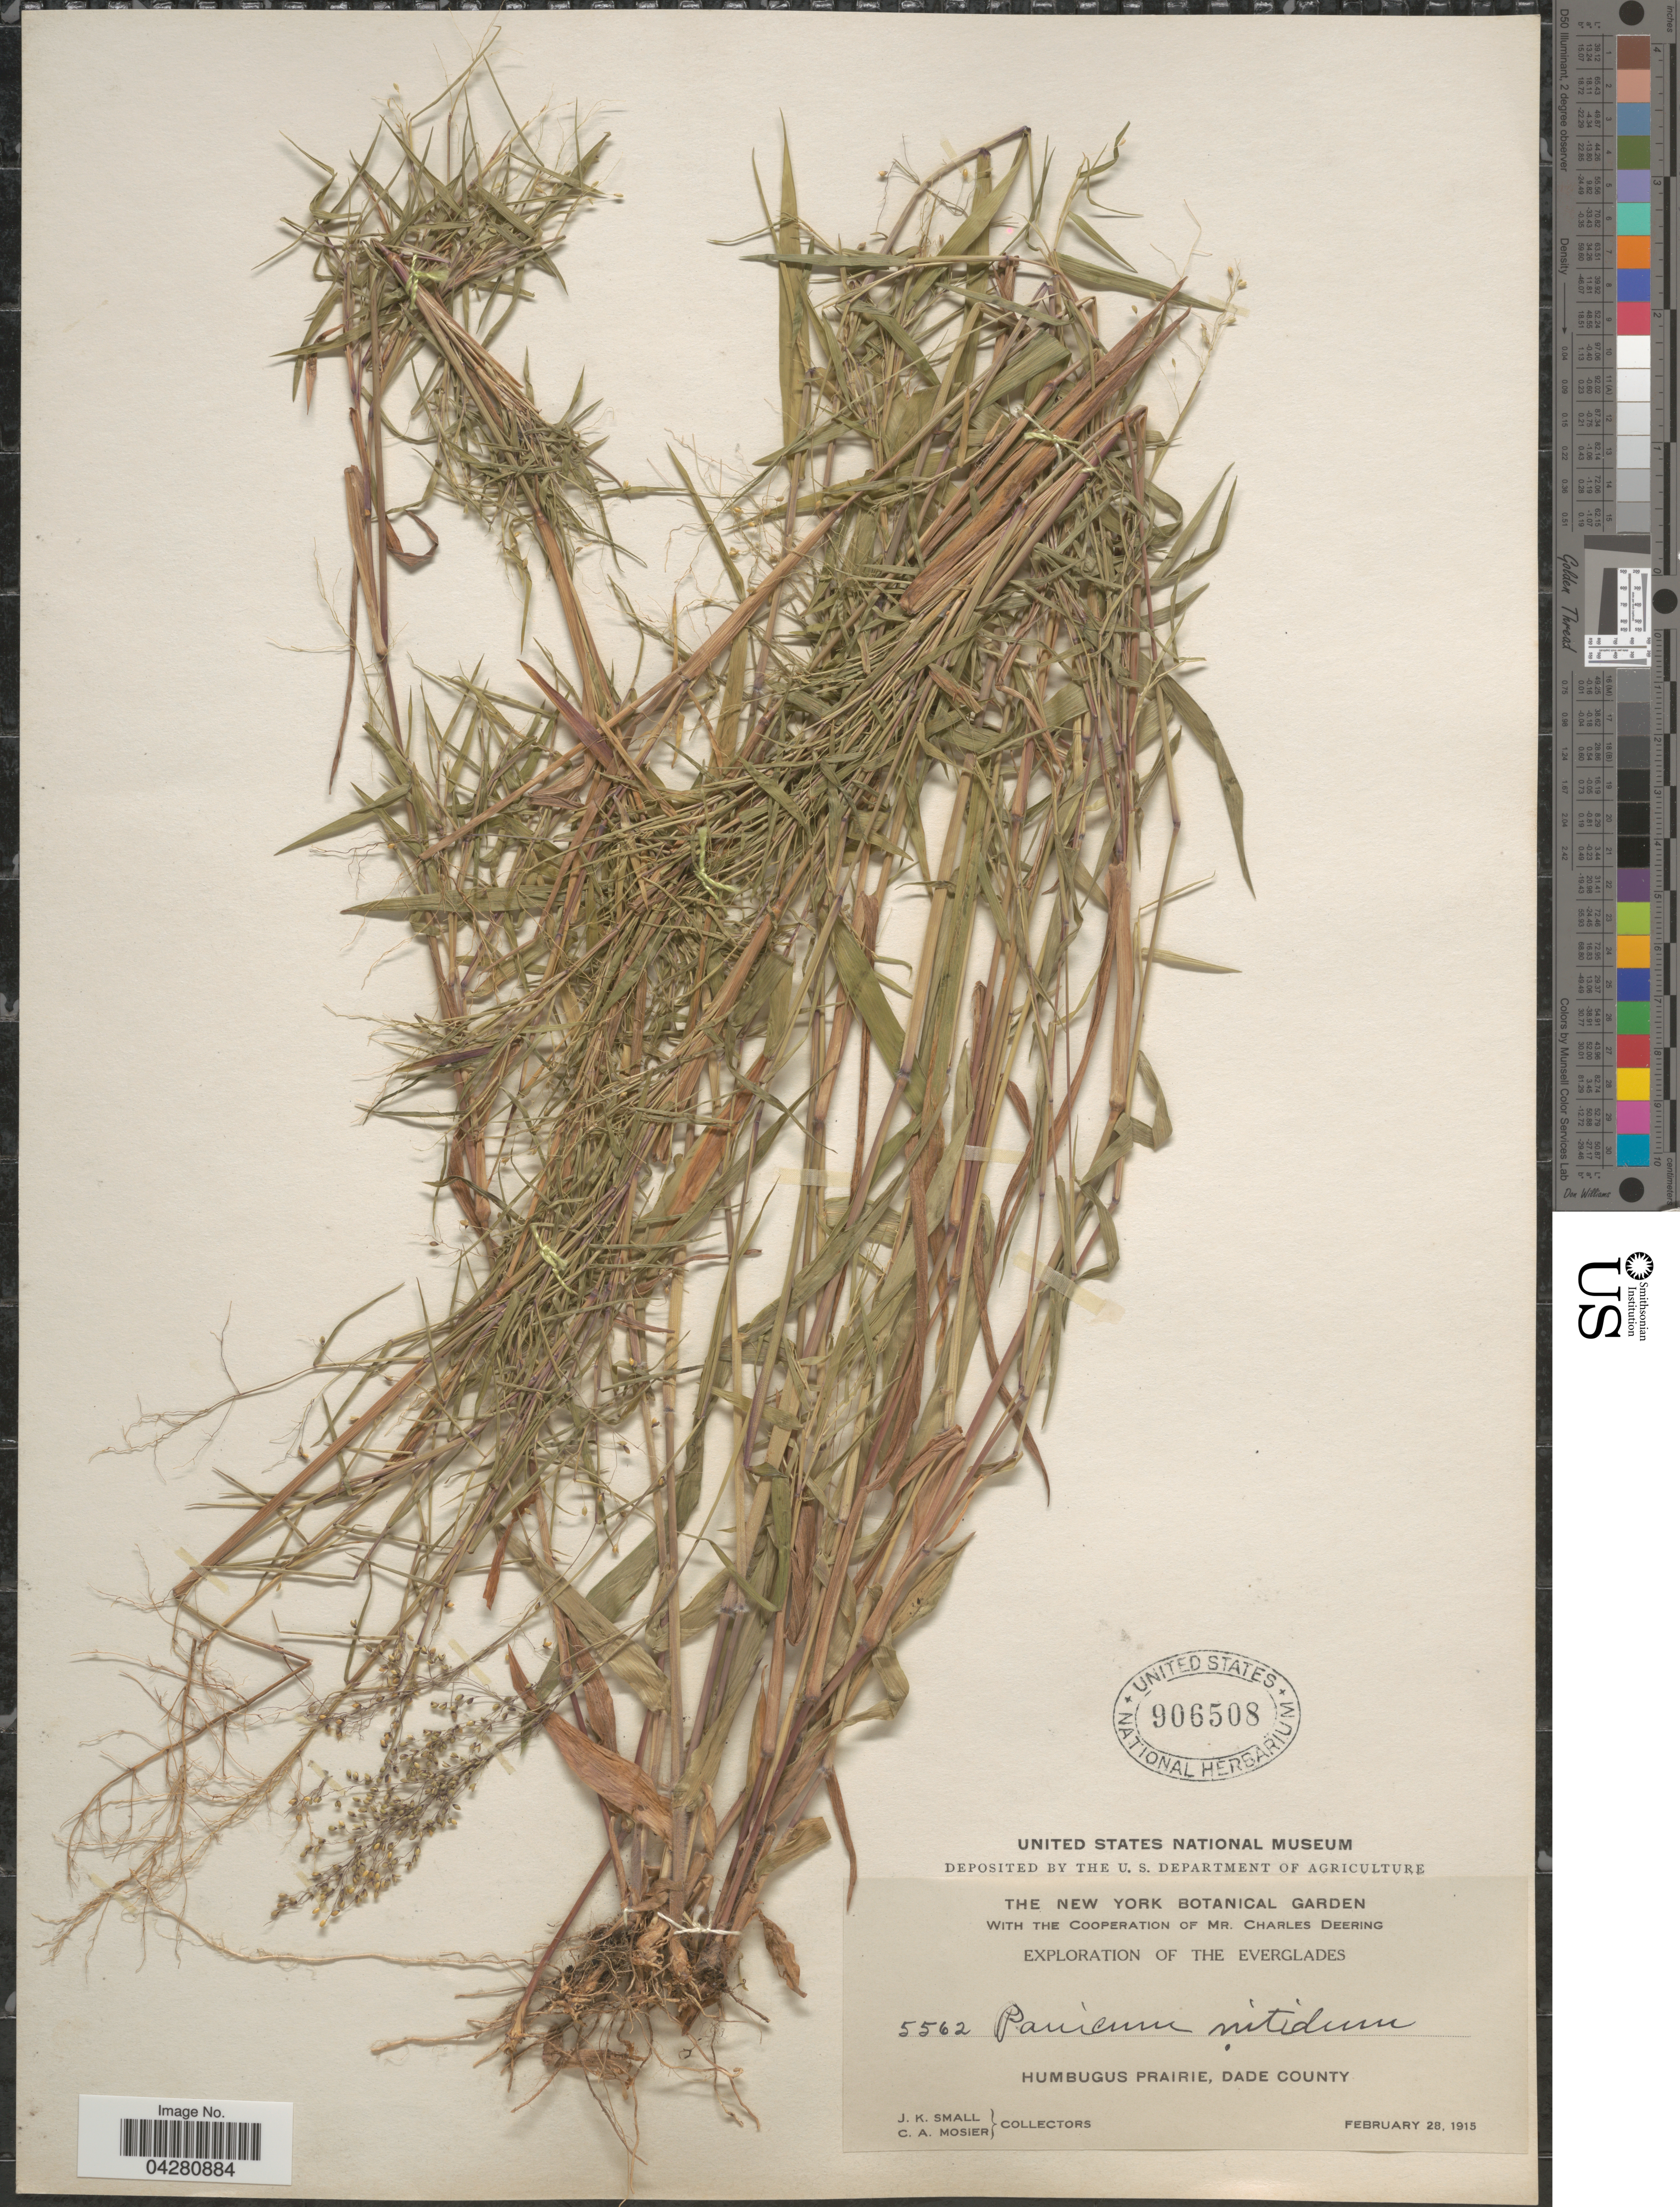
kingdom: Plantae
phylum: Tracheophyta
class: Liliopsida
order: Poales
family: Poaceae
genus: Dichanthelium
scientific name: Dichanthelium dichotomum var. dichotomum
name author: (L.) Gould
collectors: J. K. Small & C. A. Mosier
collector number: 5562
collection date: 1915-02-28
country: United States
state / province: Florida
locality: Exploration of The Everglades. Humbugus Prairie, Dade County.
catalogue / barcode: US 906508